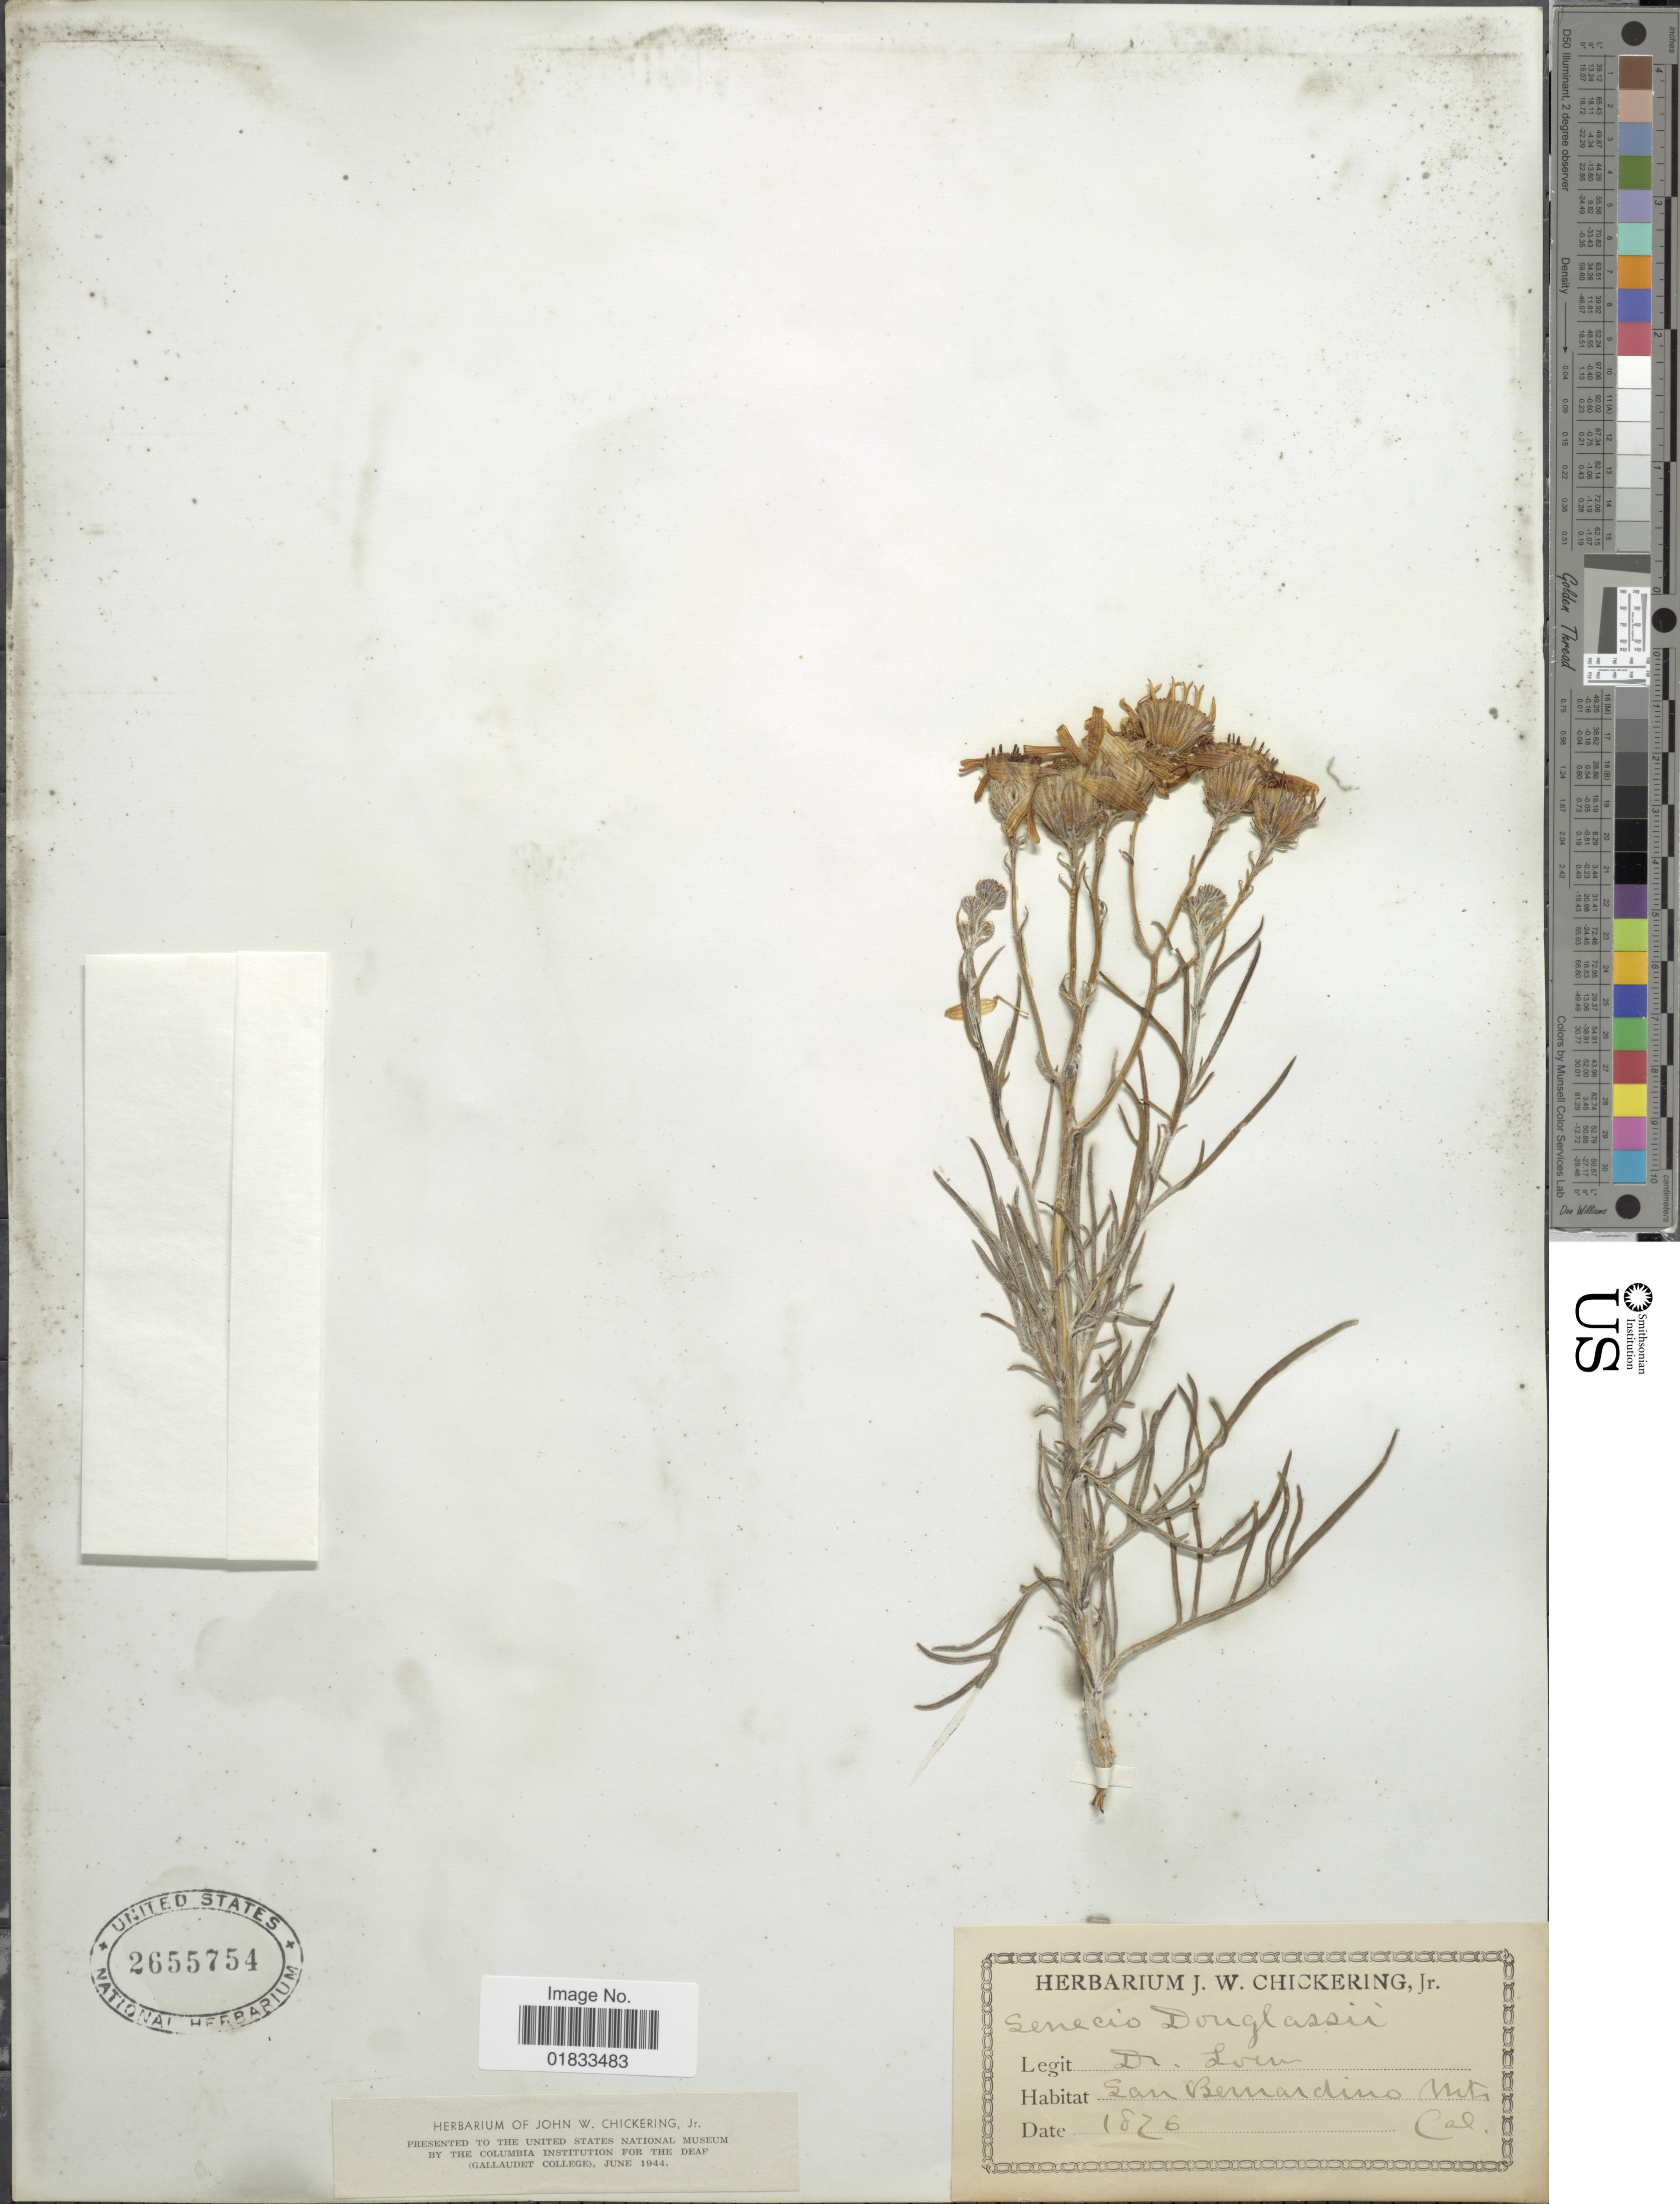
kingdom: Plantae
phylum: Tracheophyta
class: Magnoliopsida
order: Asterales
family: Asteraceae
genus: Senecio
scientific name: Senecio flaccidus var. douglasii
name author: (DC.) B.L. Turner & T.M. Barkley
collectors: Loen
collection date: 1826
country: United States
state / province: California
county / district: San Bernardino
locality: San Bernardino Mts.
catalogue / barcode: US 2655754